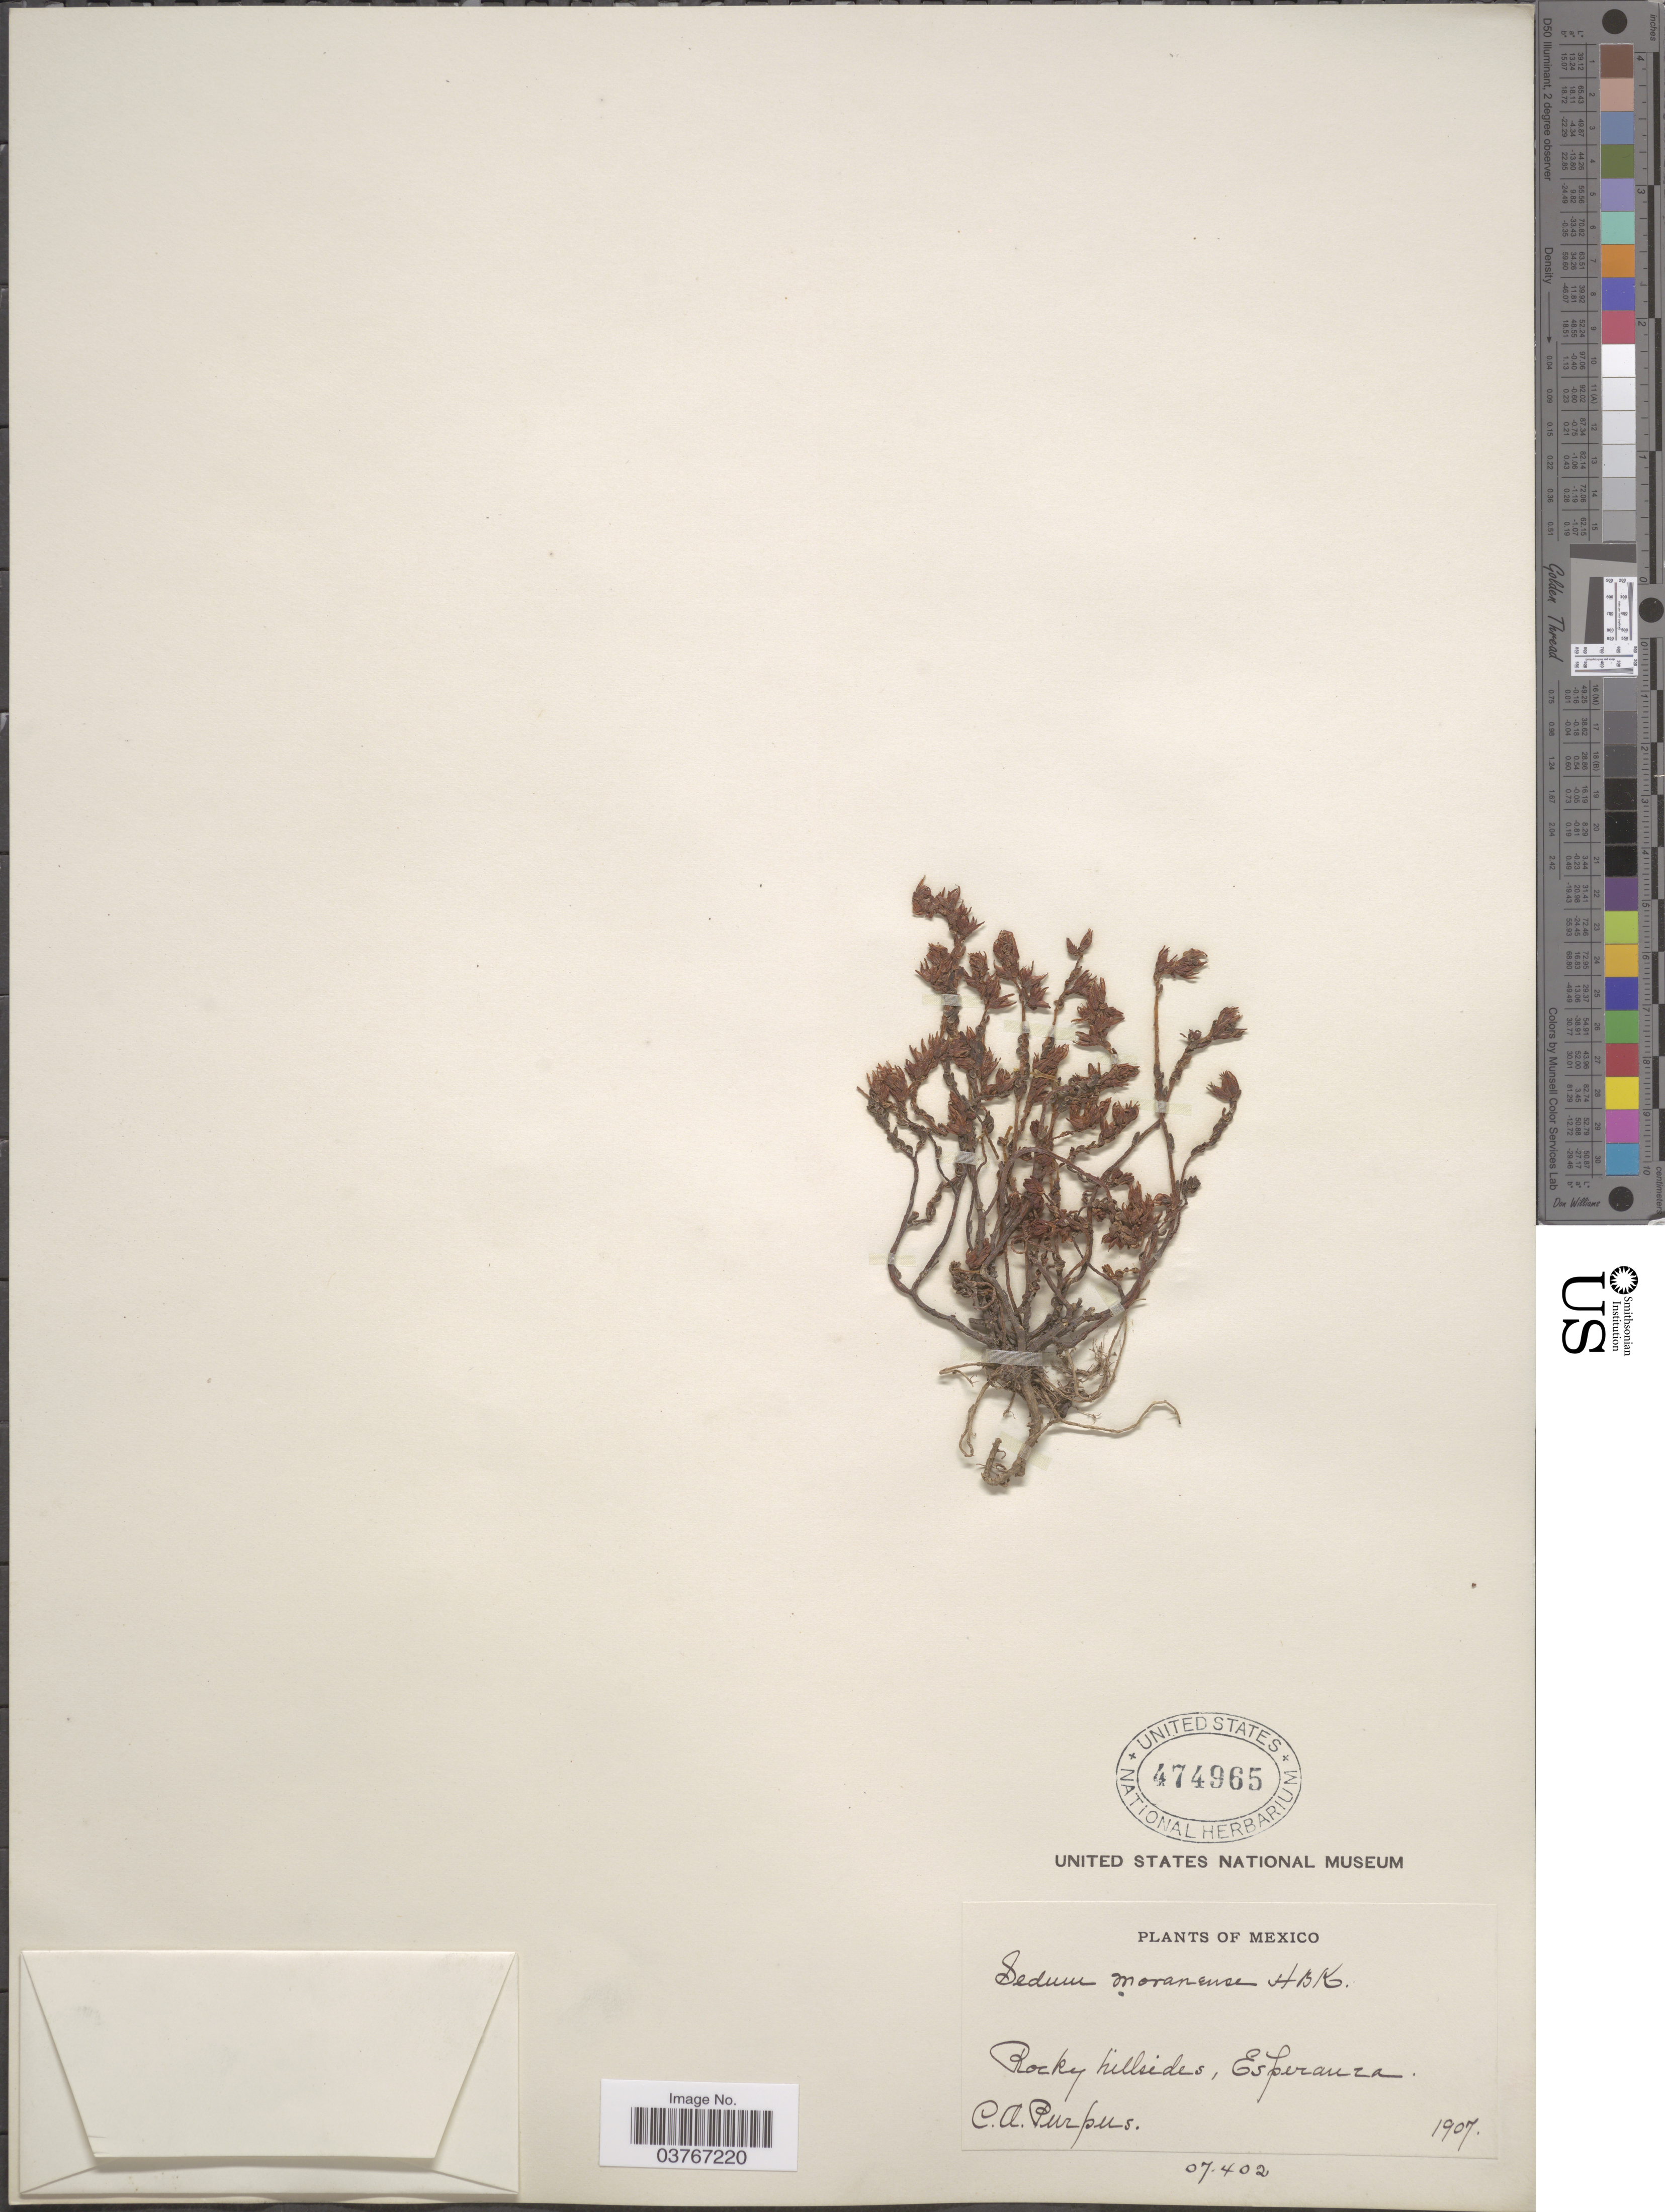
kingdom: Plantae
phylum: Tracheophyta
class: Magnoliopsida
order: Saxifragales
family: Crassulaceae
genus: Sedum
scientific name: Sedum moranense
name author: Kunth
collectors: C. A. Purpus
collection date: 1907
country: Mexico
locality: Rocky hillsides, Esperanza.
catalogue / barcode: US 474965